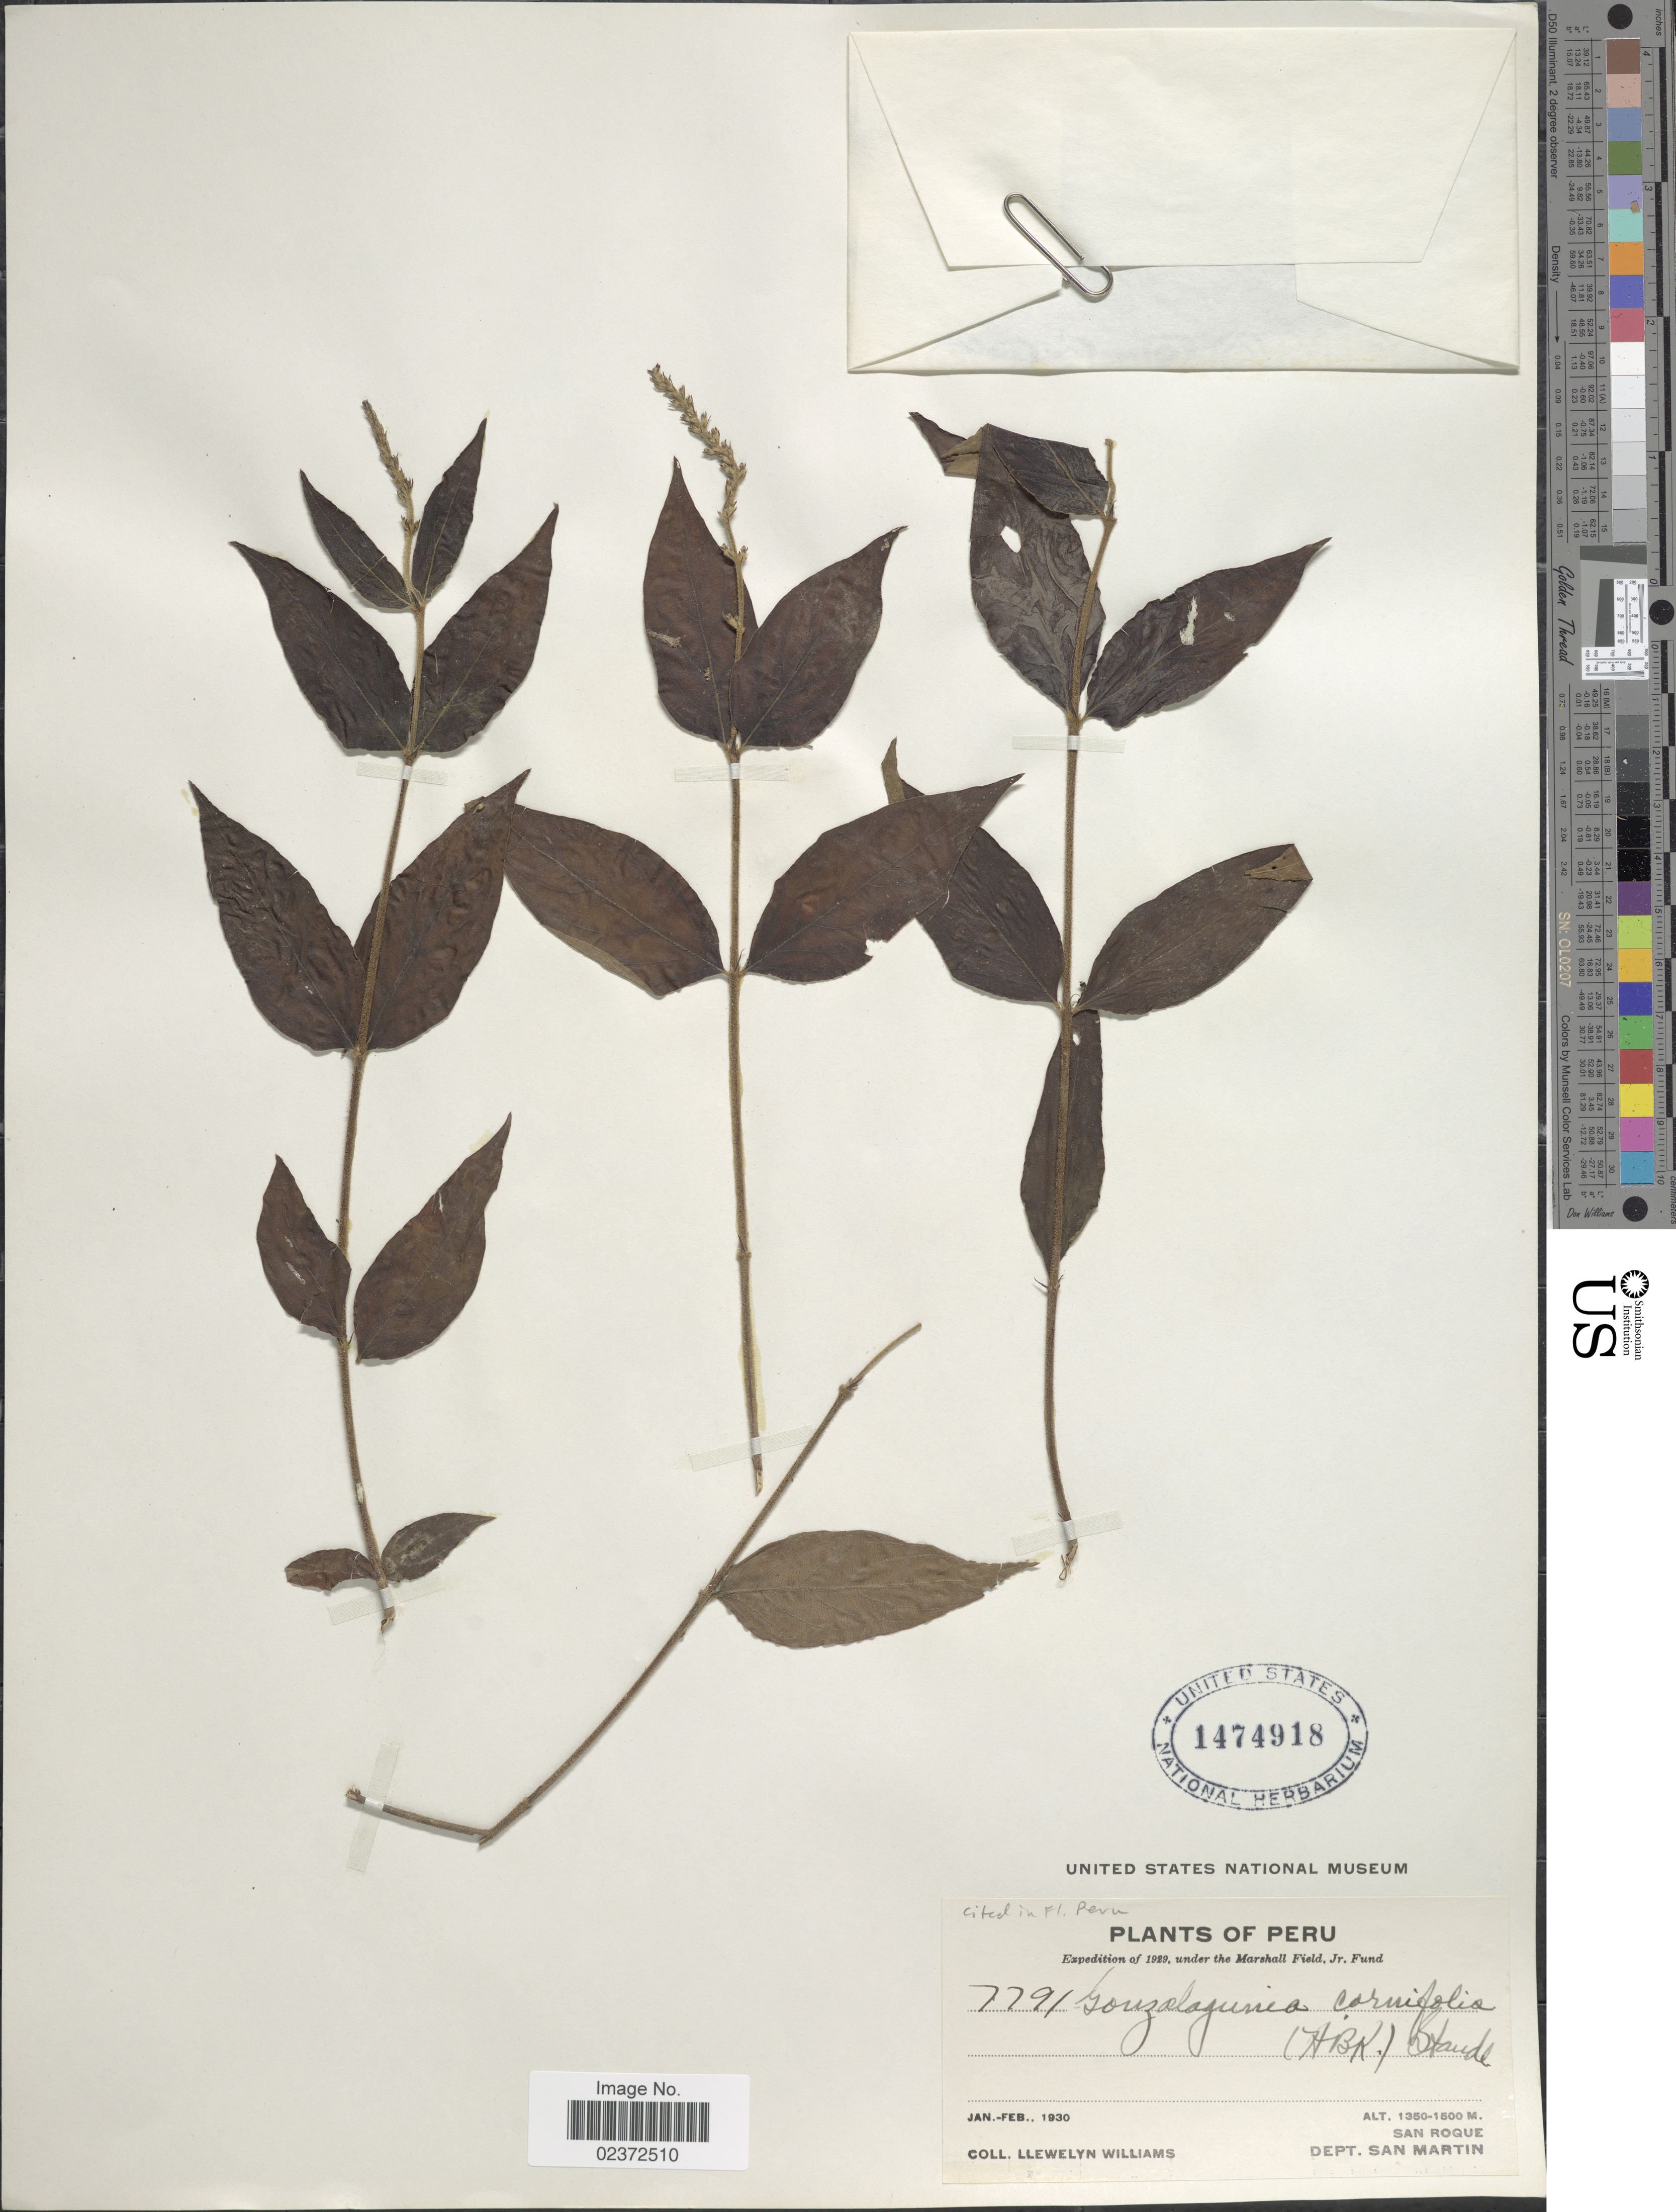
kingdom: Plantae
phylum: Tracheophyta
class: Magnoliopsida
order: Gentianales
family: Rubiaceae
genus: Gonzalagunia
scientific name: Gonzalagunia cornifolia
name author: (Kunth) Standl.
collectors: Ll. Williams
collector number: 7791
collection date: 1930-01/1930-02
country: Peru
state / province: San Martín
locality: San Roque,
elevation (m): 1350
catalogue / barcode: US 1474918